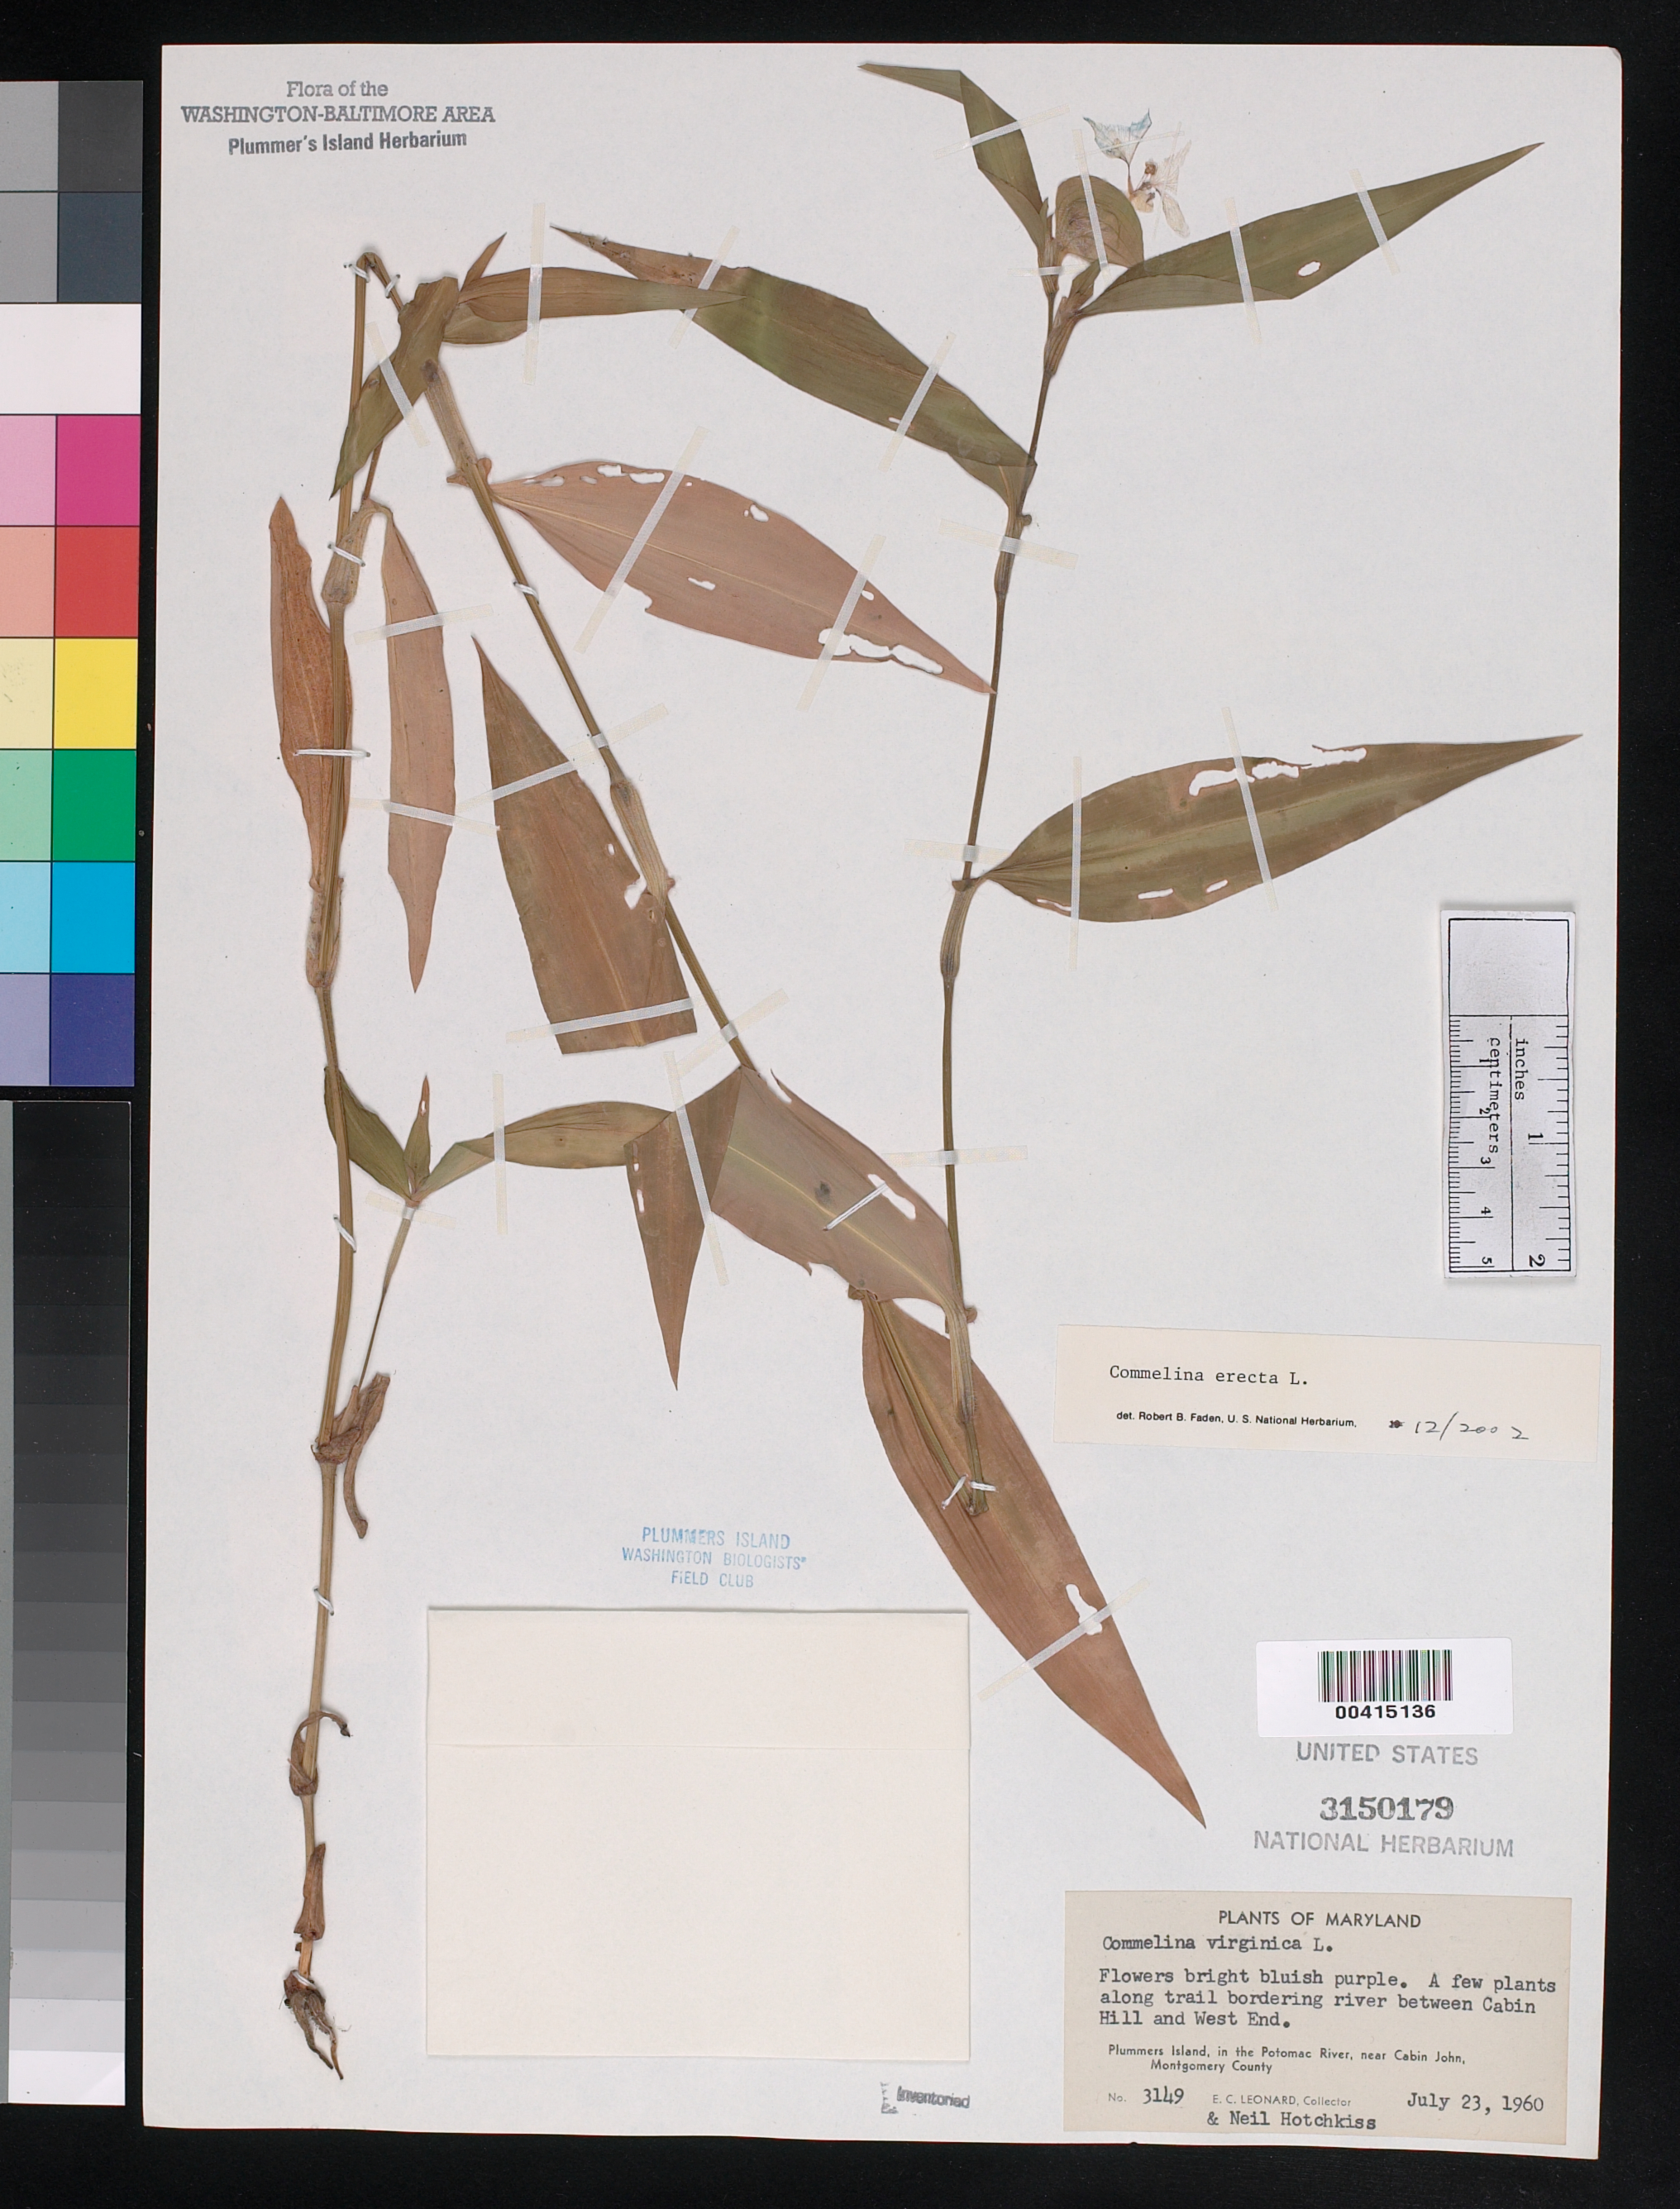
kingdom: Plantae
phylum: Tracheophyta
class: Liliopsida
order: Commelinales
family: Commelinaceae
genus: Commelina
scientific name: Commelina erecta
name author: L.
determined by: Faden, Robert B., (US), Smithsonian Institution - National Museum of Natural History (UNITED STATES)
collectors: E. C. Leonard & N. Hotchkiss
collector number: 3149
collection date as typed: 23 Jul 1960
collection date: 1960-07-23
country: United States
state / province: Maryland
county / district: Montgomery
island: Plummers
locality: Plummer's Island; along trail bordering river between Cabin Hill and west end C. & O. Canal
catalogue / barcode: US 3150179